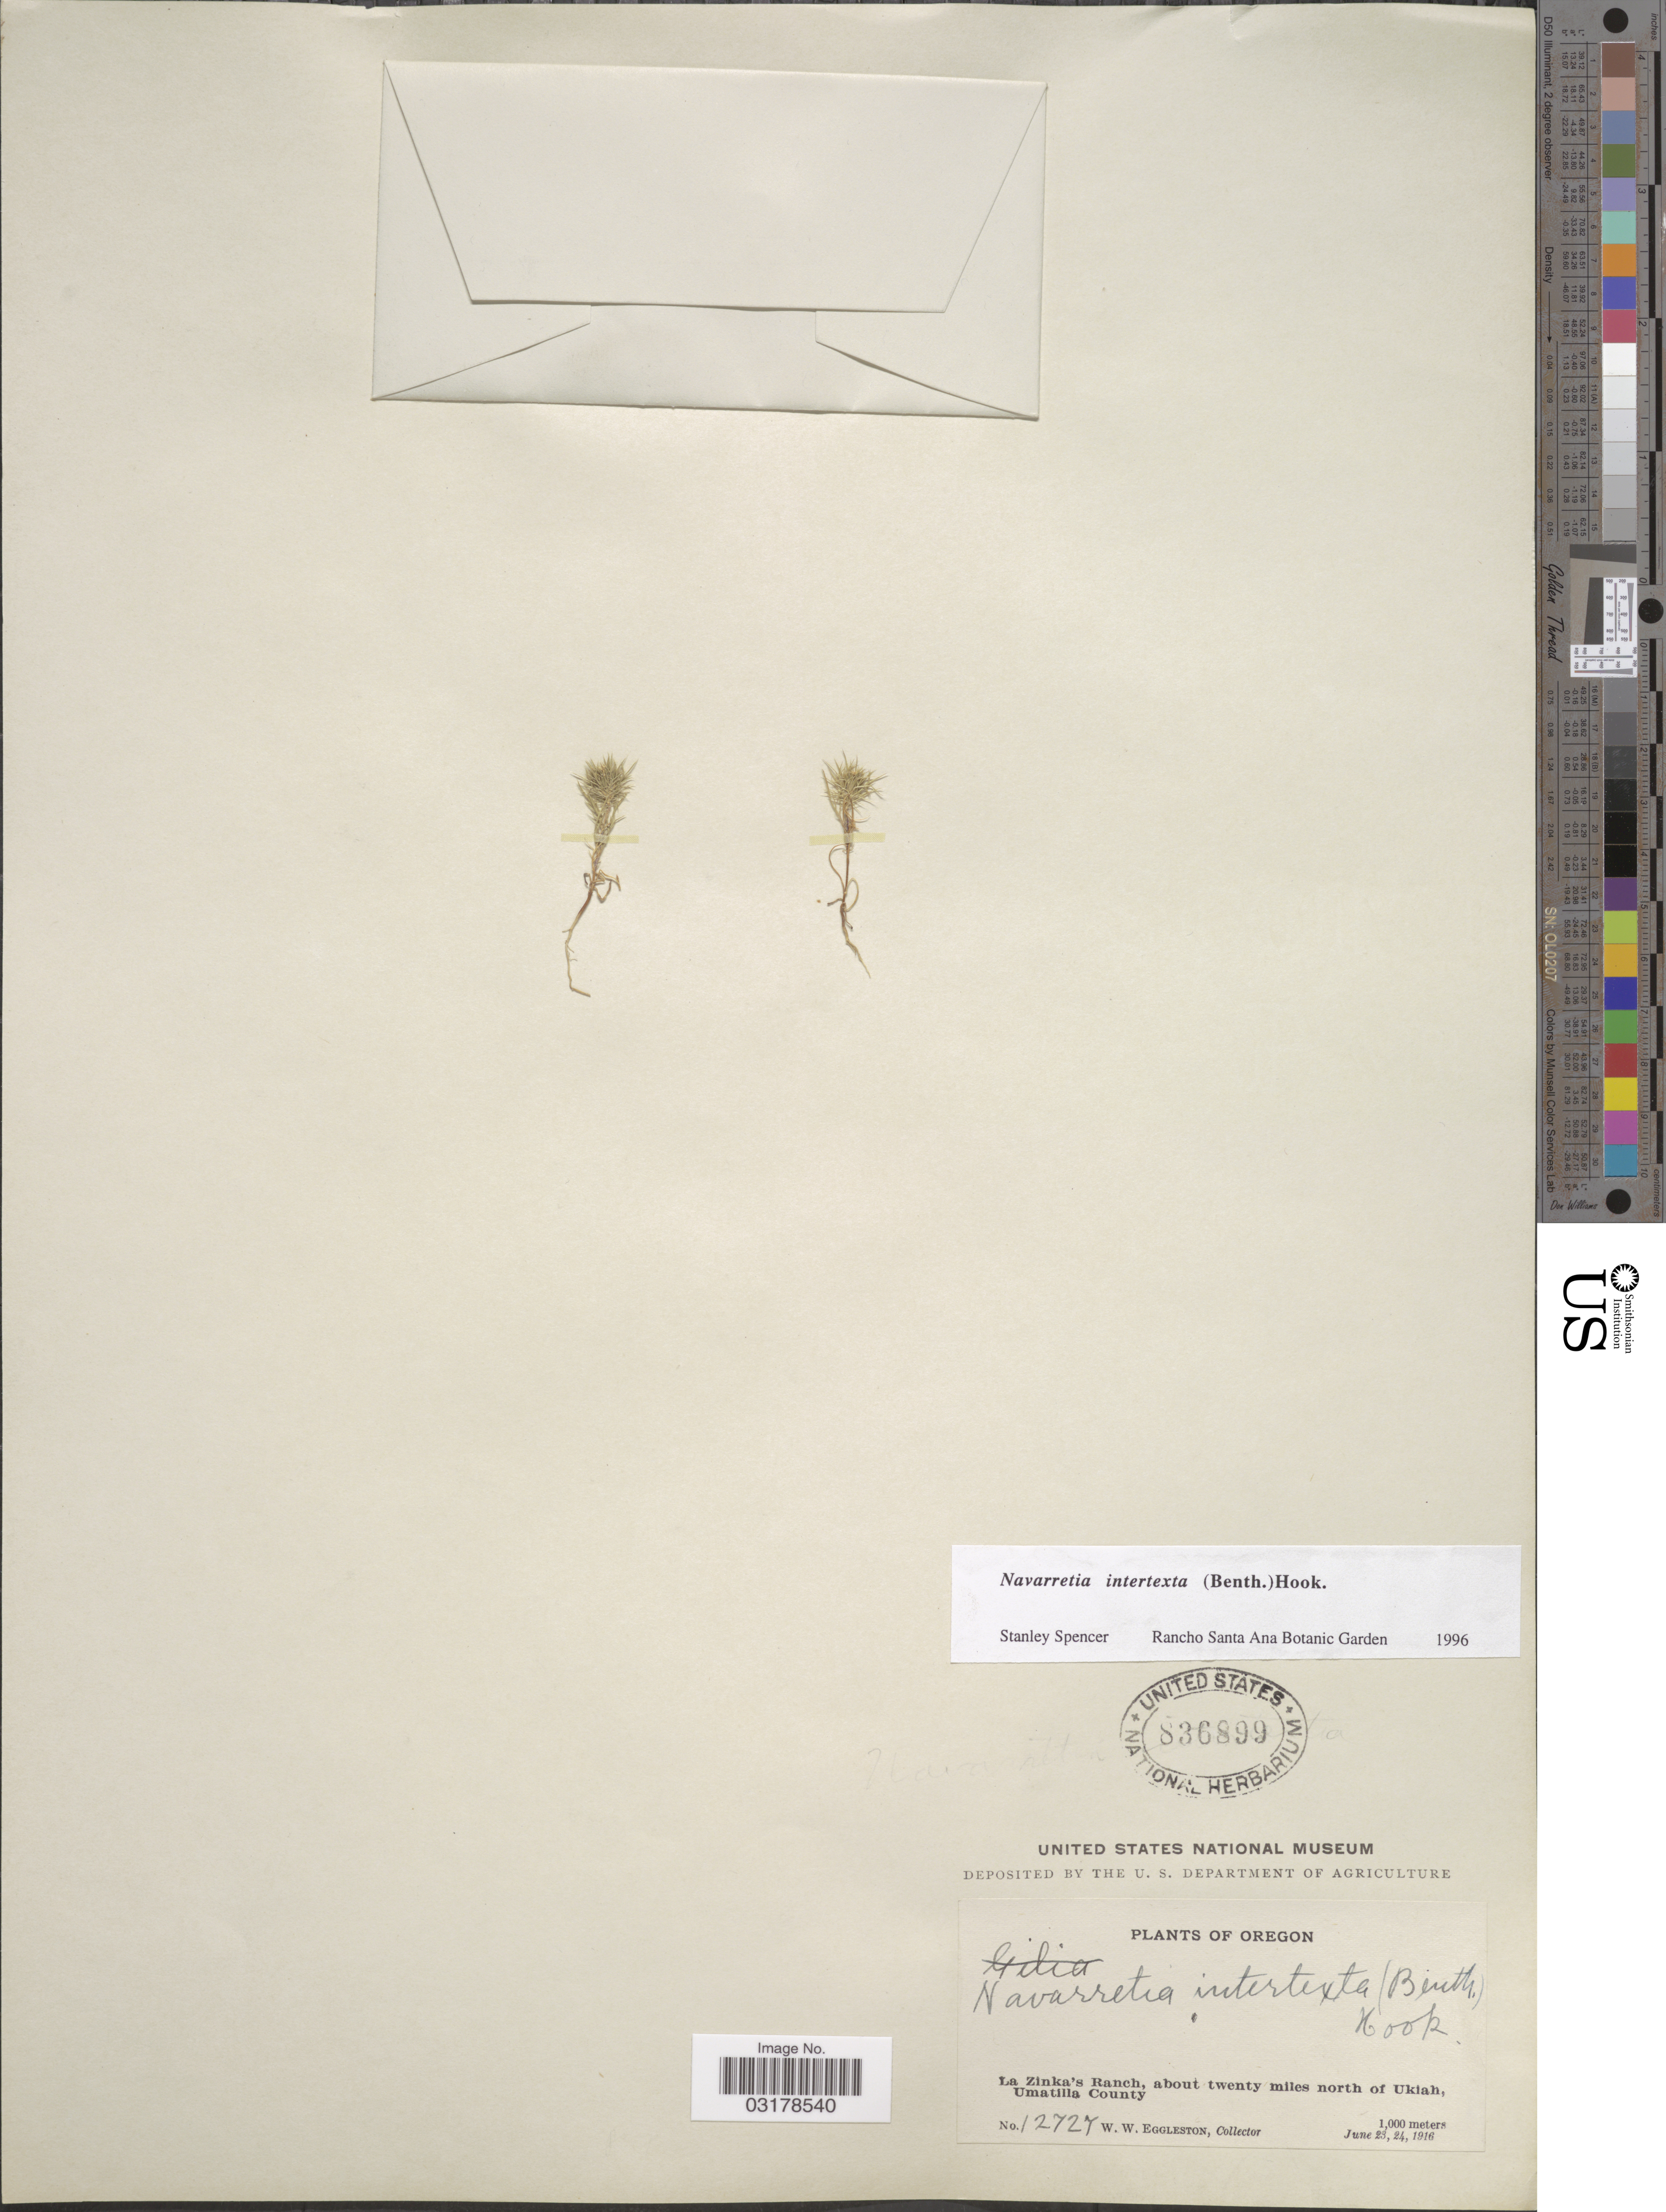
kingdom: Plantae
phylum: Tracheophyta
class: Magnoliopsida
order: Ericales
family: Polemoniaceae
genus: Navarretia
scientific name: Navarretia intertexta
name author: (Benth.) Hook.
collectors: W. W. Eggleston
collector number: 12727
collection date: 1916-06-23/1916-06-24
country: United States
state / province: Oregon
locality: La Zinka's Ranch, about twenty miles north of Ukiah, Umatilla County.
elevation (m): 1000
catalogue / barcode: US 836899